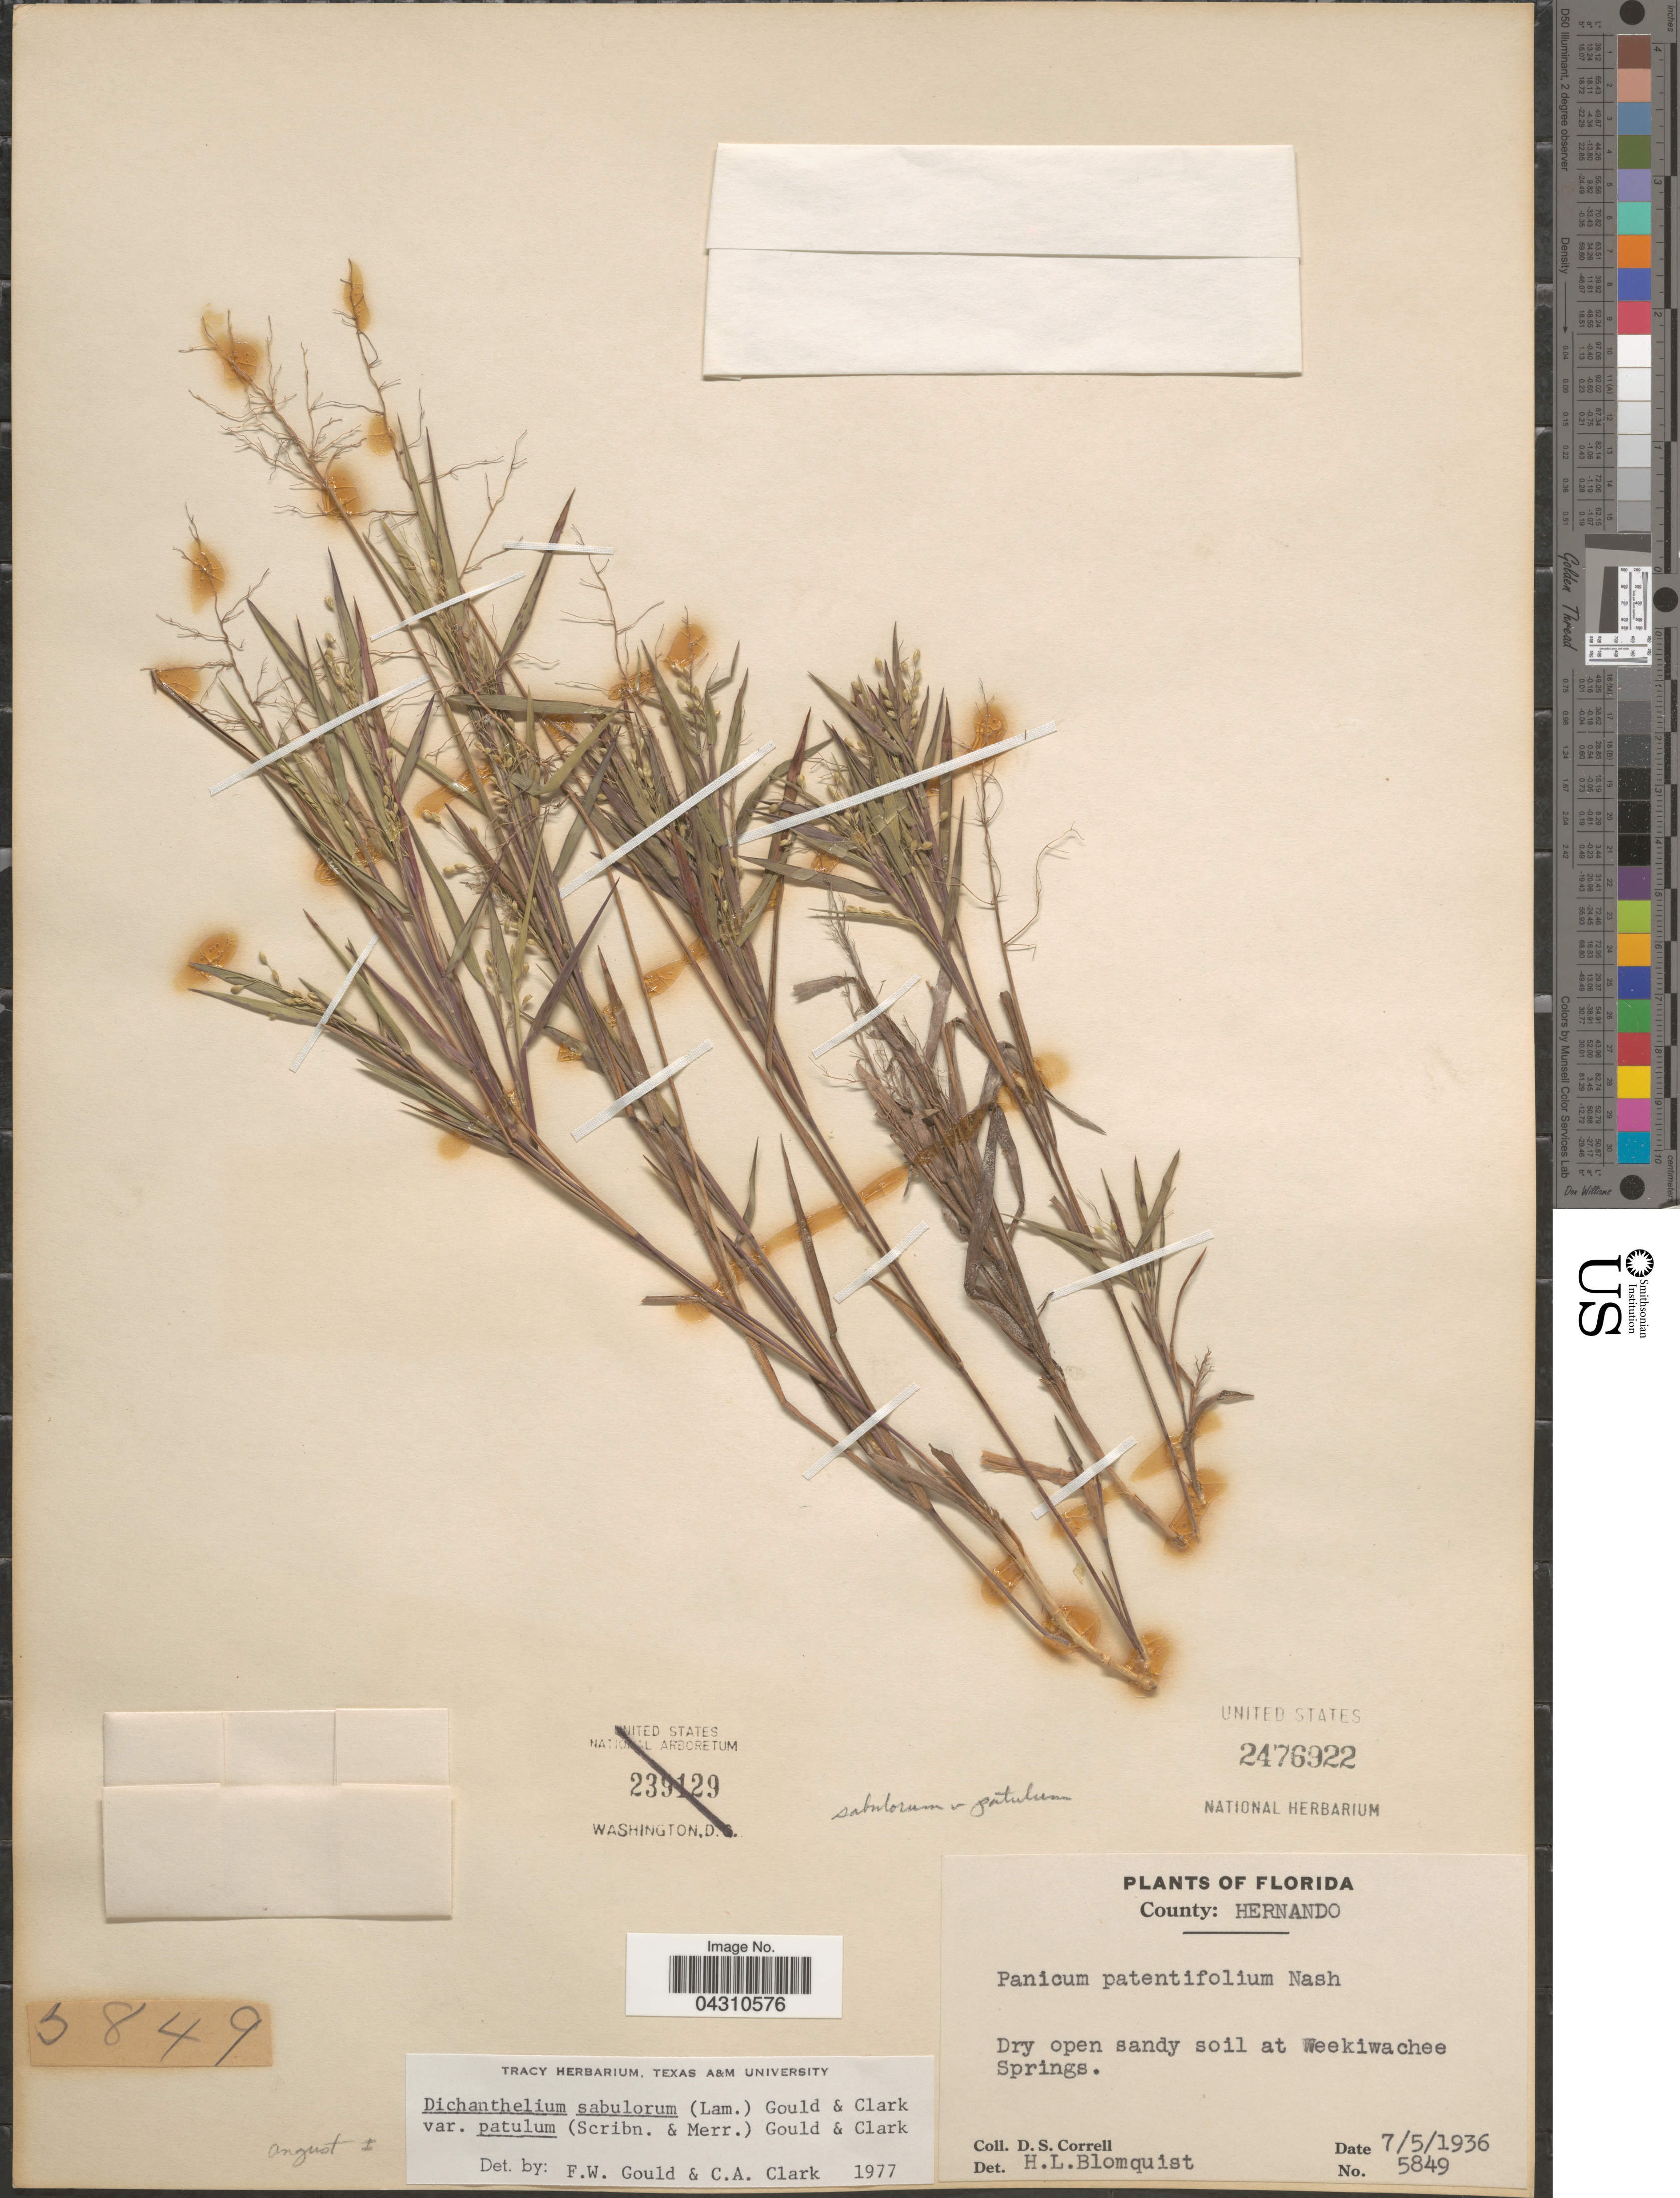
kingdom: Plantae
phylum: Tracheophyta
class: Liliopsida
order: Poales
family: Poaceae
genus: Dichanthelium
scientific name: Dichanthelium portoricense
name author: (Desv. ex Ham.) B.F. Hansen & Wunderlin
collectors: D. S. Correll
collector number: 5849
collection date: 1936-07-05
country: United States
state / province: Florida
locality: County: Hernando. Dry open sandy soil at Weekiwachee Springs.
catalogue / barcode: US 2476922